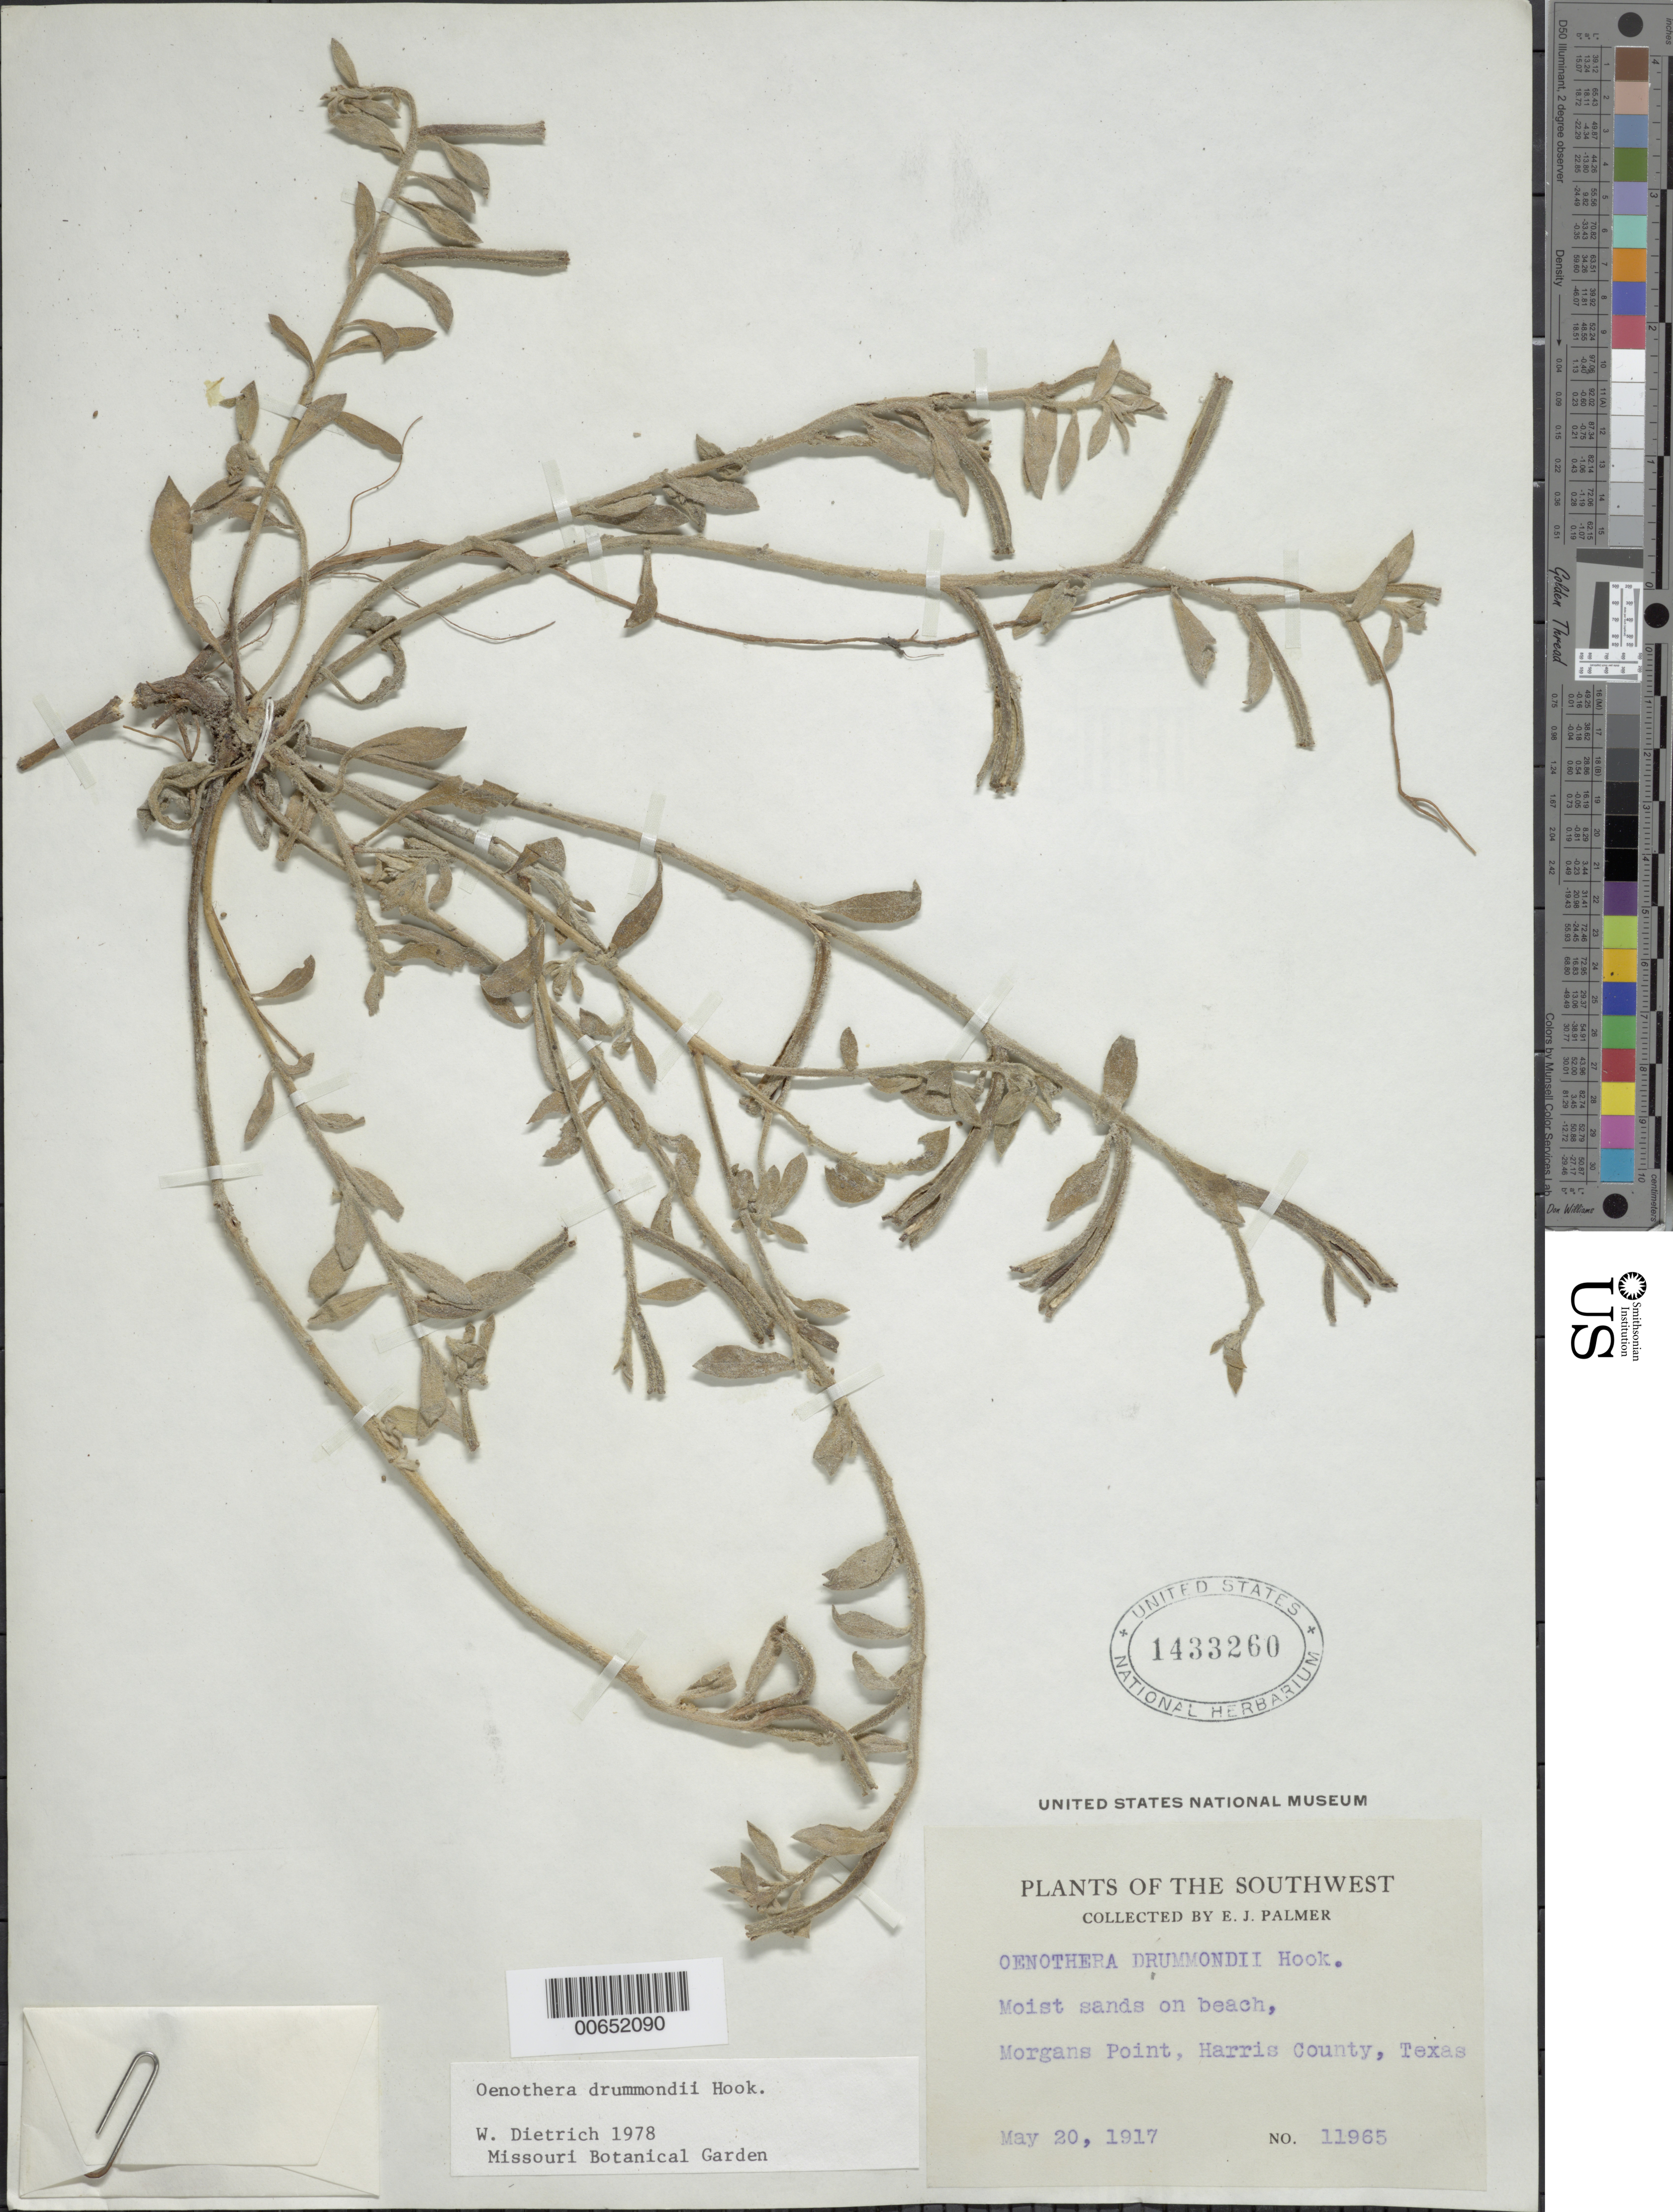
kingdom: Plantae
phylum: Tracheophyta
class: Magnoliopsida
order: Myrtales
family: Onagraceae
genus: Oenothera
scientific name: Oenothera drummondii subsp. drummondii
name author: Hook.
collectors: E. Palmer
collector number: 11965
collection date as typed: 20 May 1917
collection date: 1917-05-20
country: United States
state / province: Texas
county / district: Harris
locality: Morgans Point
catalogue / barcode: US 1433260